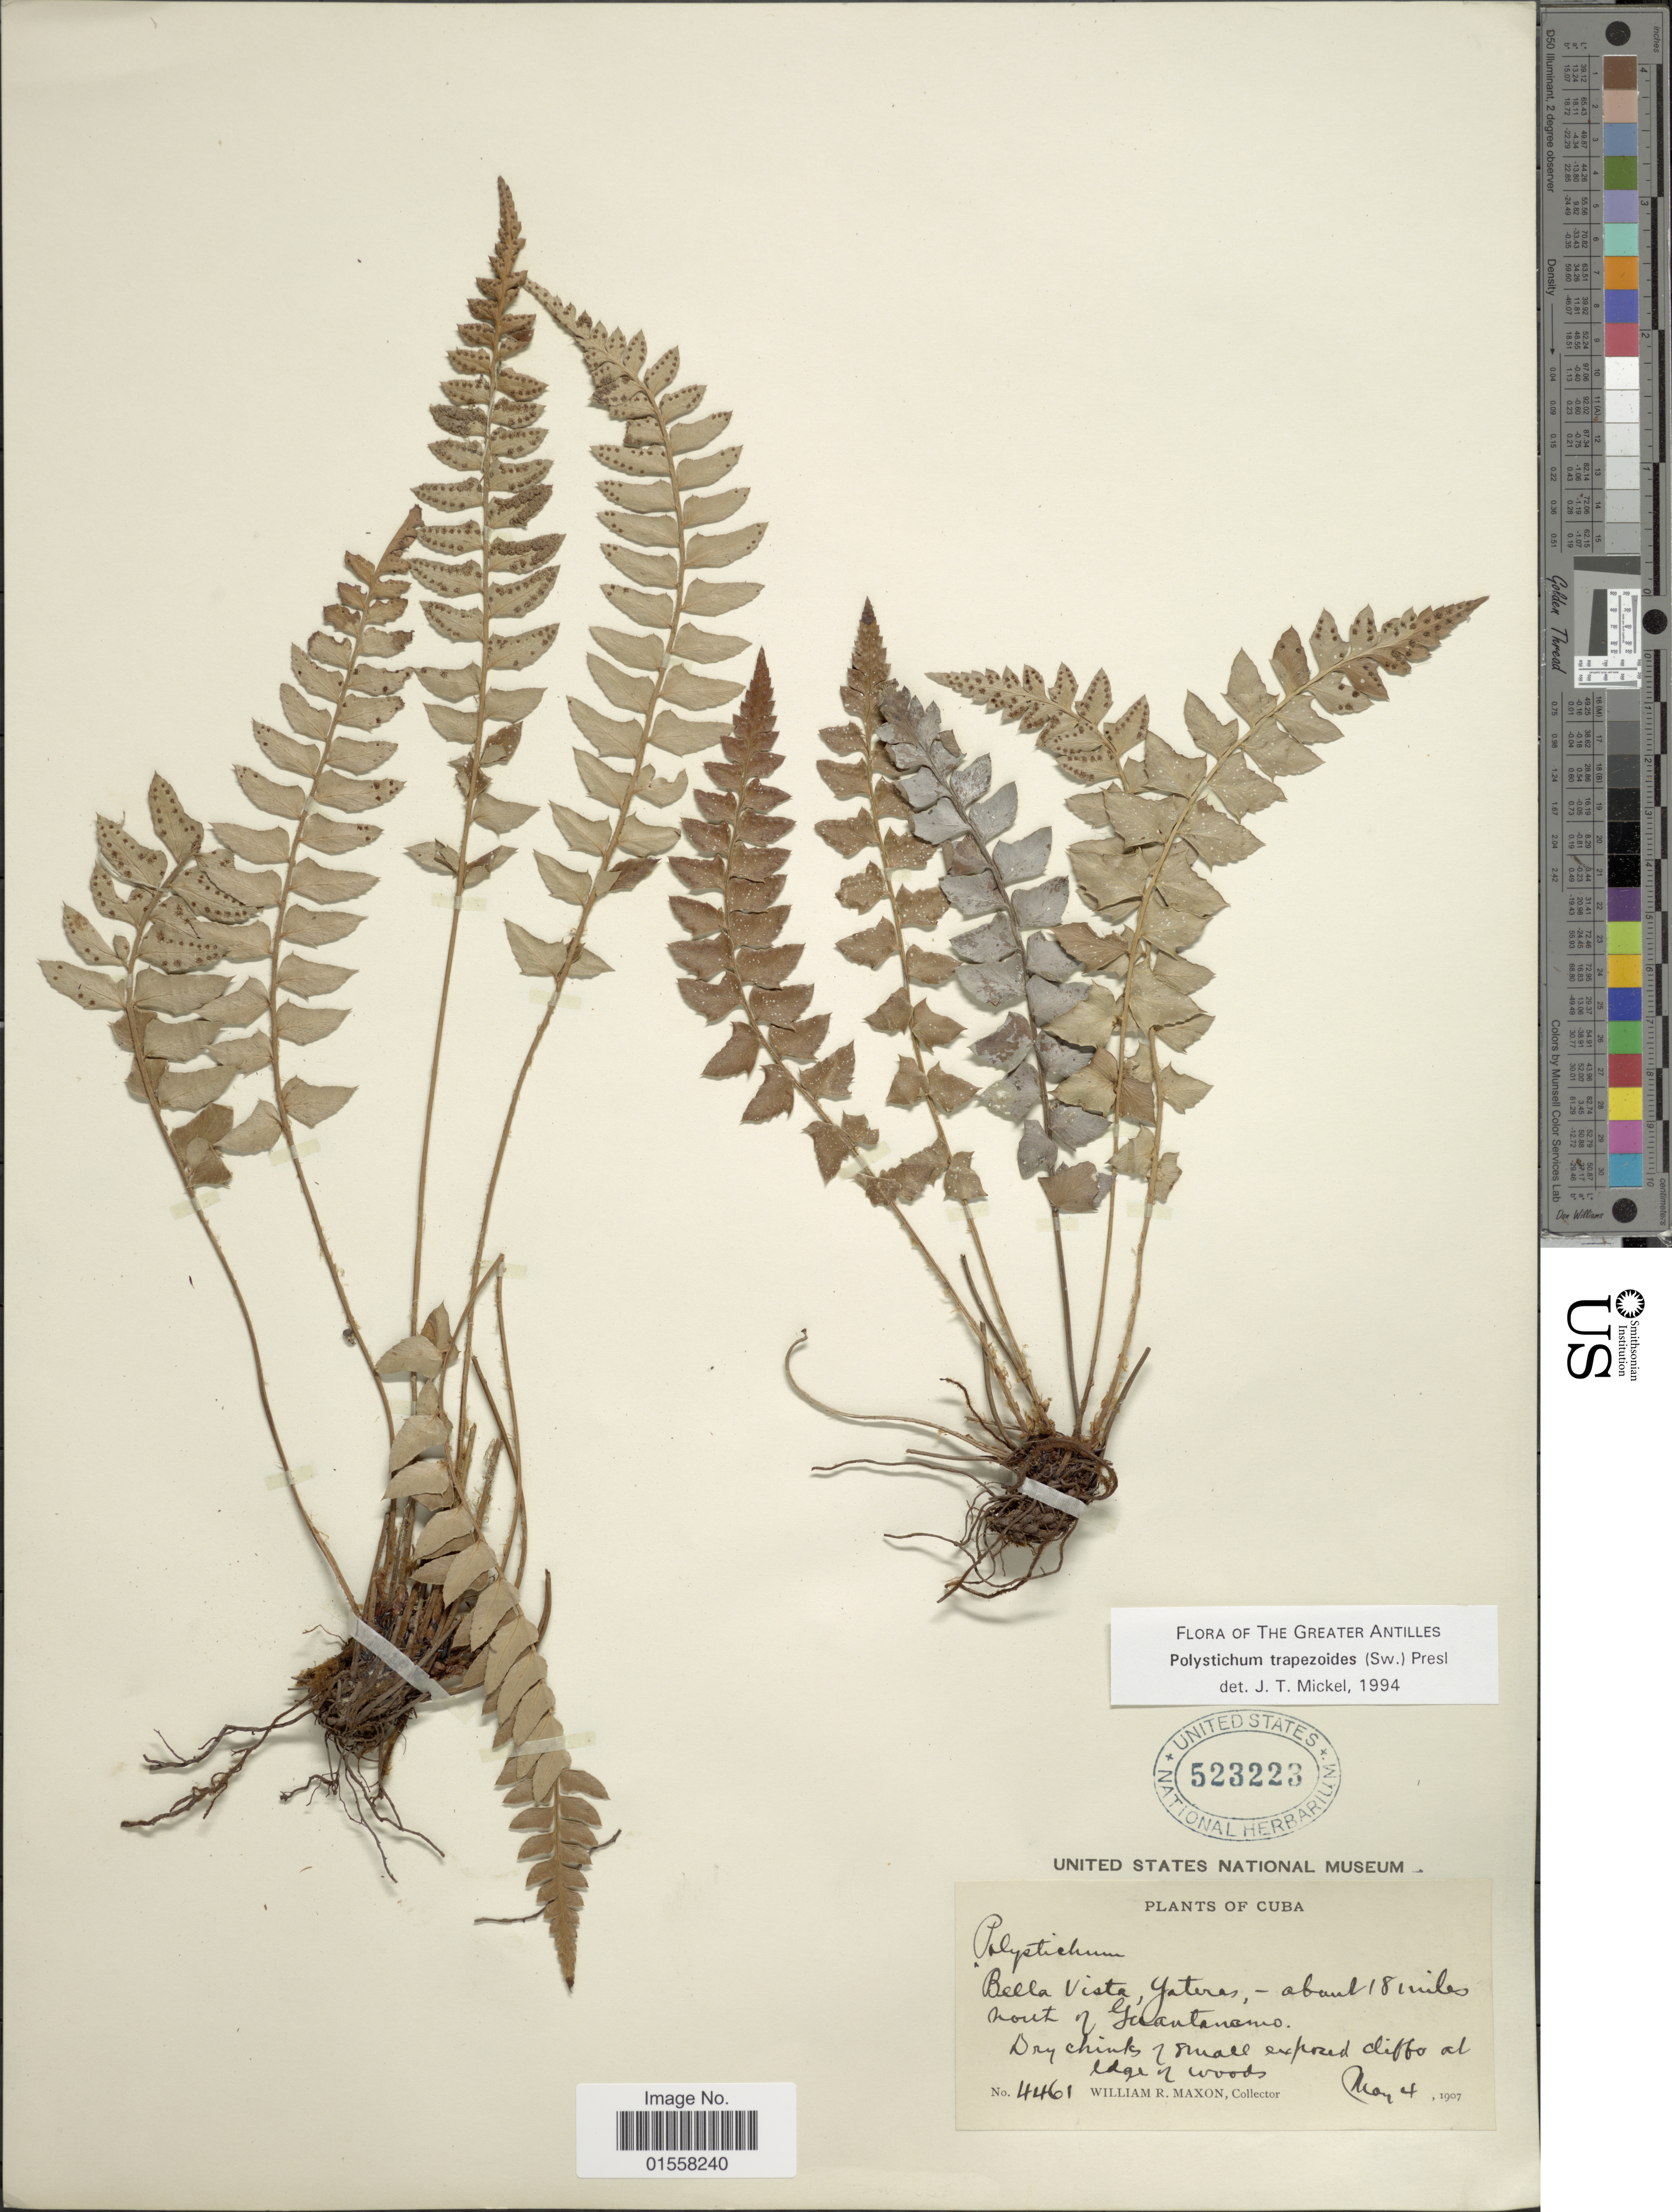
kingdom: Plantae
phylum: Tracheophyta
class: Polypodiopsida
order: Polypodiales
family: Dryopteridaceae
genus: Polystichum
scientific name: Polystichum trapezoides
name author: (Sw.) C. Presl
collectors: W. R. Maxon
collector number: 4461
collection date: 1907-05-04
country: Cuba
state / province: Guantánamo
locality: Cuba, Bella Vista, Gateres,- about 18 miles south of Guantanamo.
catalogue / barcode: US 523223